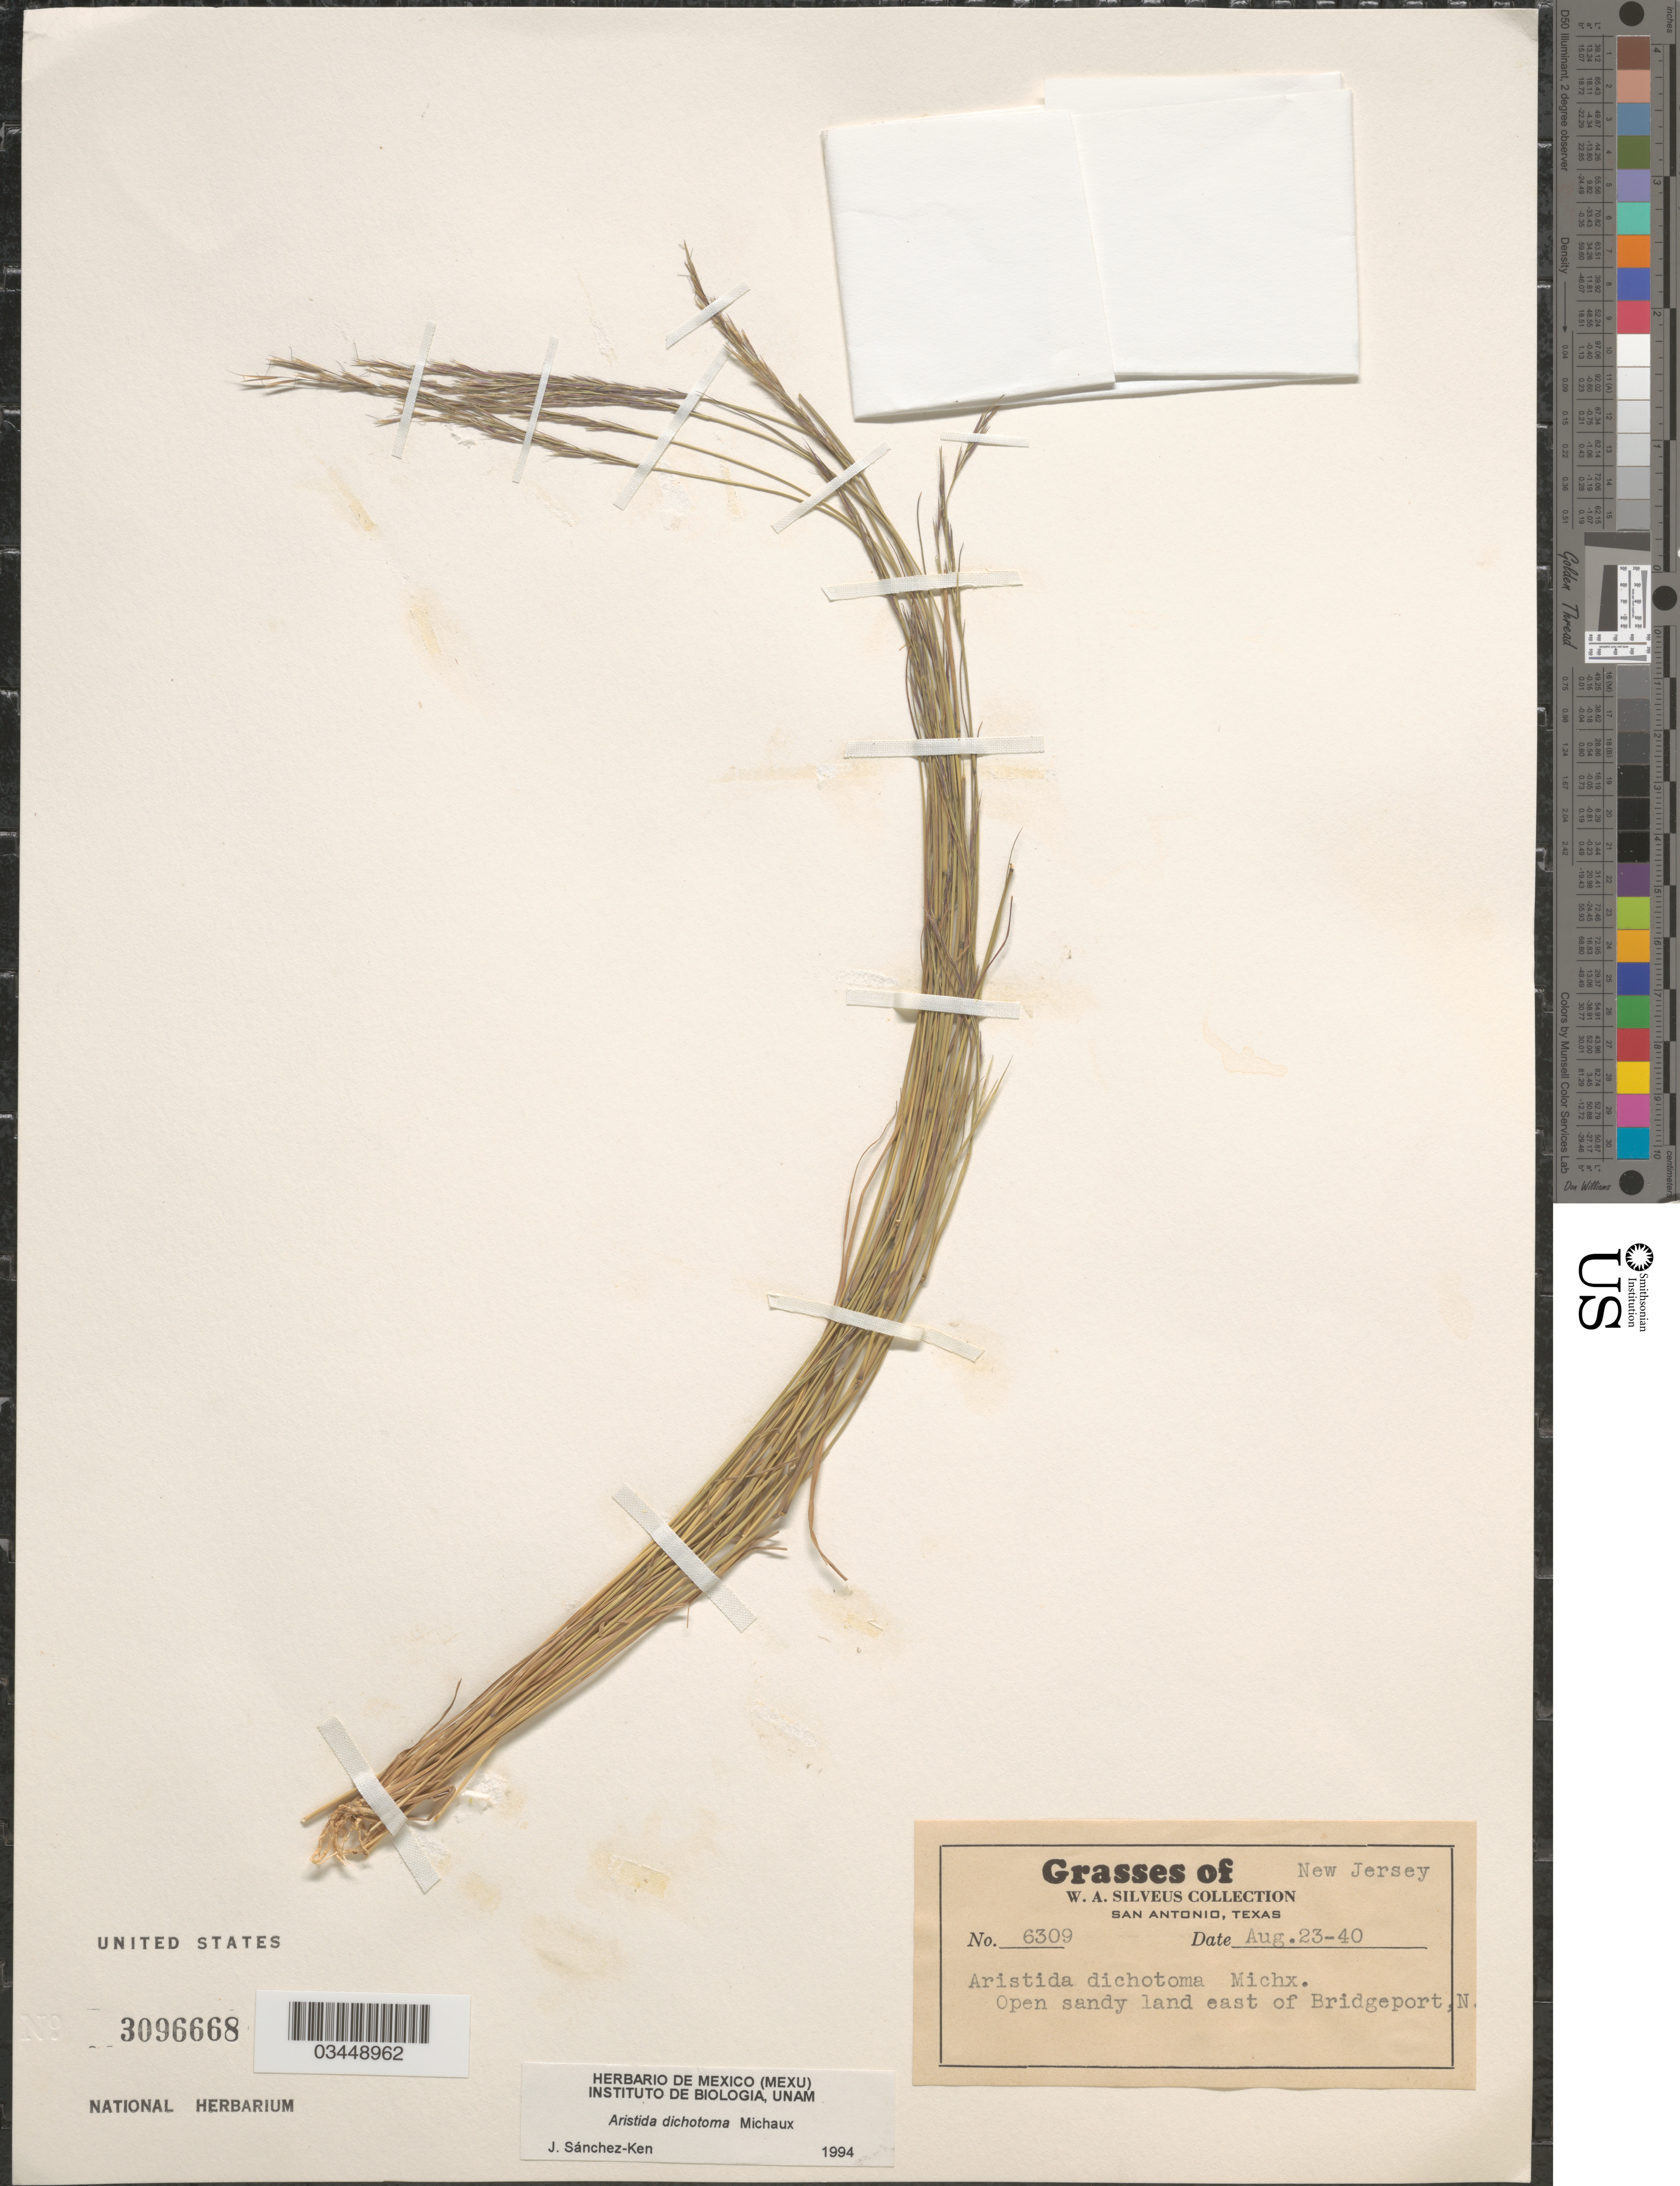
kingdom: Plantae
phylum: Tracheophyta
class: Liliopsida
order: Poales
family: Poaceae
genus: Aristida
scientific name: Aristida dichotoma var. dichotoma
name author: Michx.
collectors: W. Silveus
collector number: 6309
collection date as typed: Transcribed d/m/y: 23/8/40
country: United States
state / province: New Jersey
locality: Open sandy land east of Bridgeport.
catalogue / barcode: US 3096668